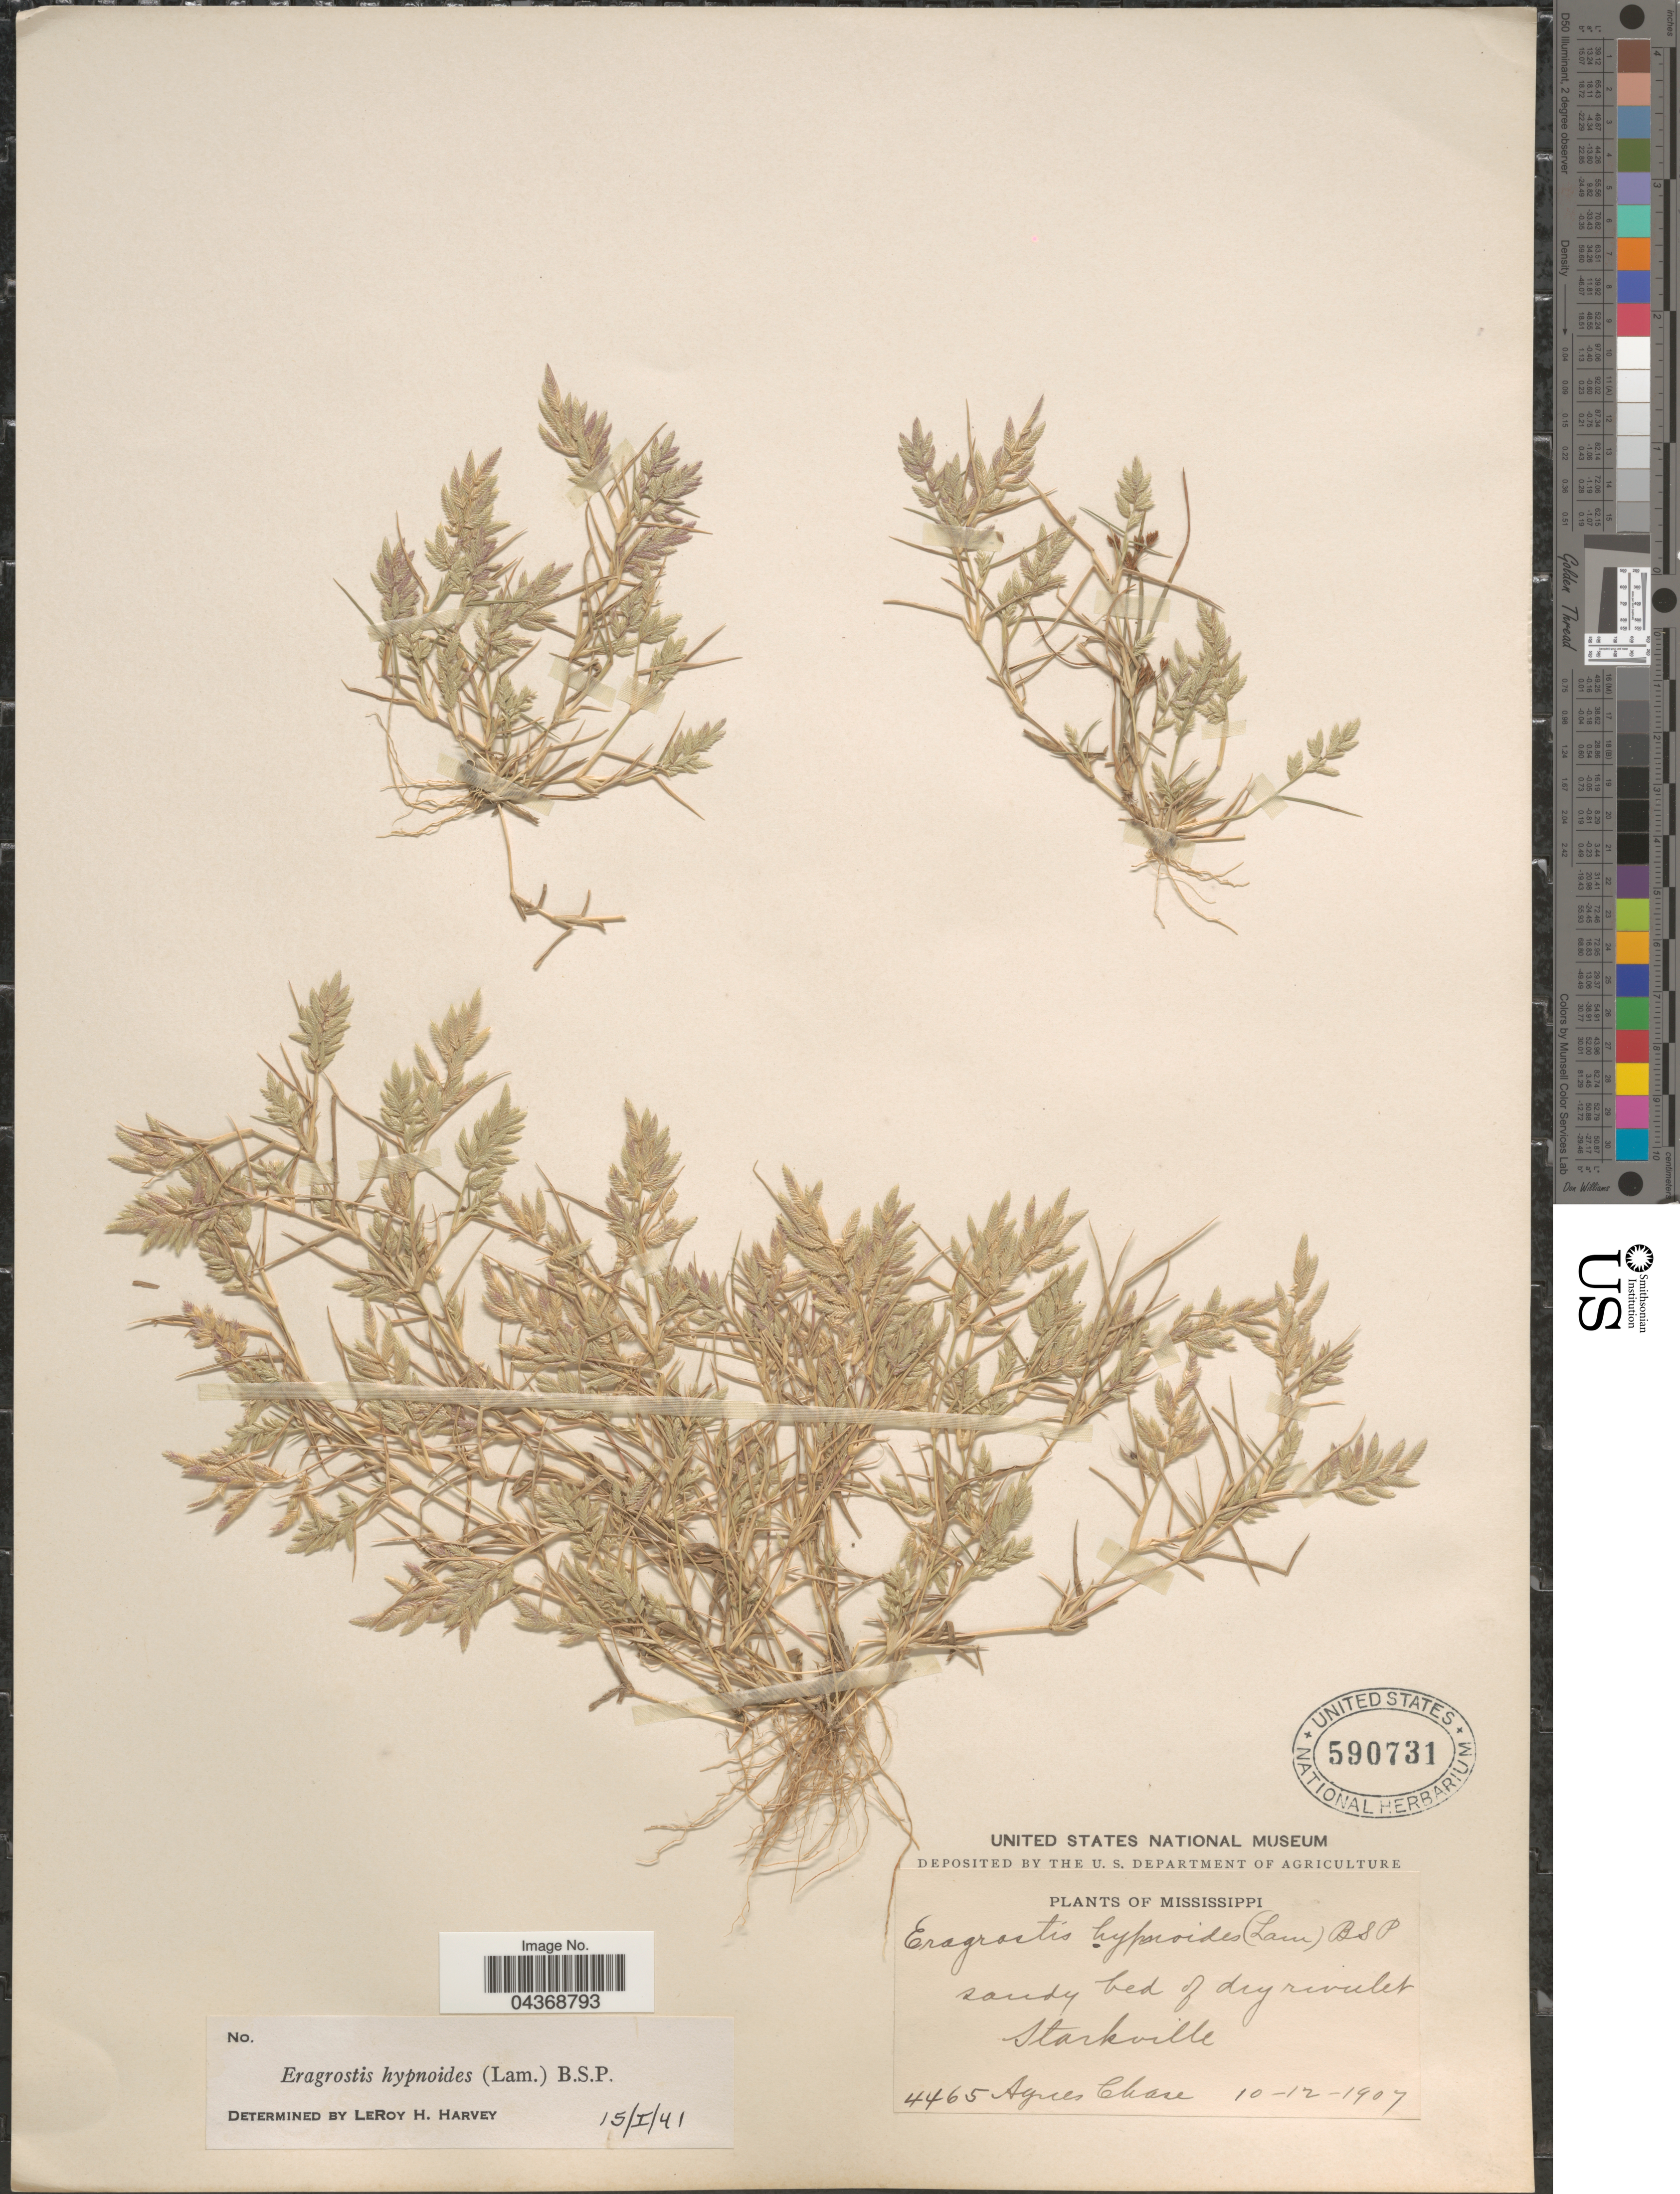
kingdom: Plantae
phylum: Tracheophyta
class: Liliopsida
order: Poales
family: Poaceae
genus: Eragrostis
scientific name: Eragrostis hypnoides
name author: (Lam.) Britton, Stearns & Poggenb.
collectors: A. Chase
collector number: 4465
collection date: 1907-10-12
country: United States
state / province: Mississippi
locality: Sandy bed of dry rivulet Starkville.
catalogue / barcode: US 590731